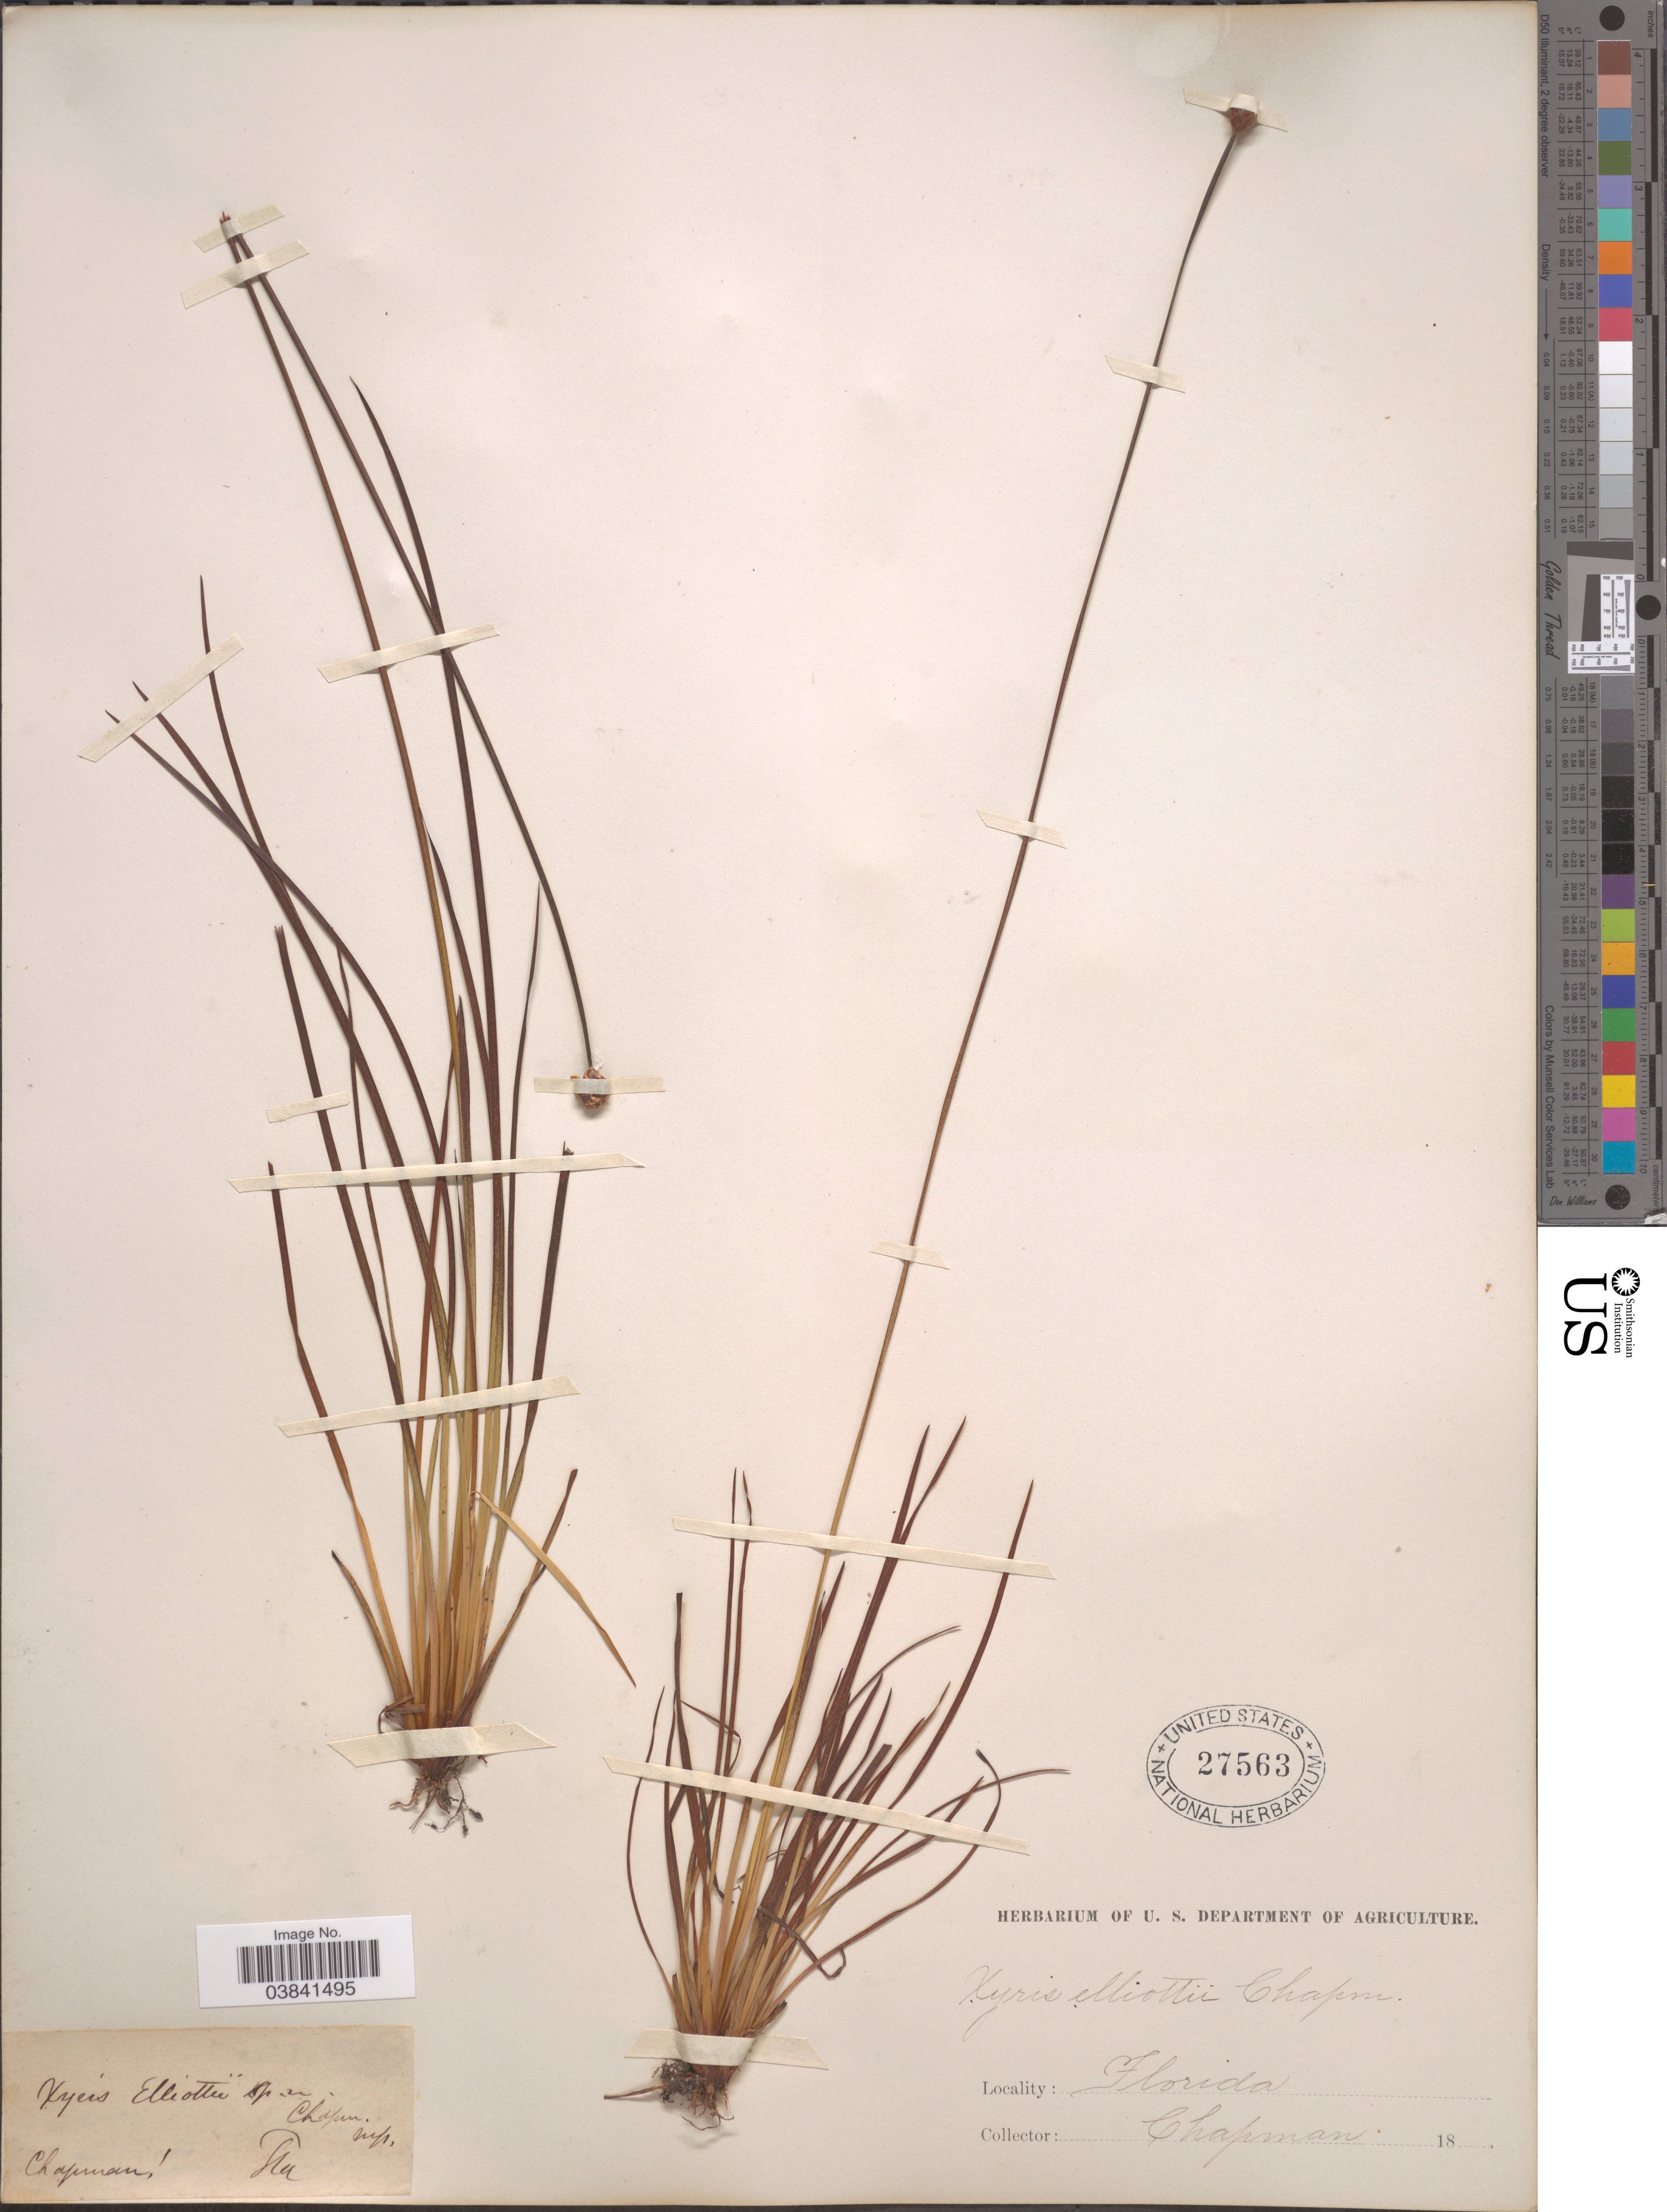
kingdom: Plantae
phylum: Tracheophyta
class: Liliopsida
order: Poales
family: Xyridaceae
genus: Xyris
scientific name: Xyris elliottii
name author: Chapm.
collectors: A. Chapman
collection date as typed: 18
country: United States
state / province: Florida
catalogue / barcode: US 27563